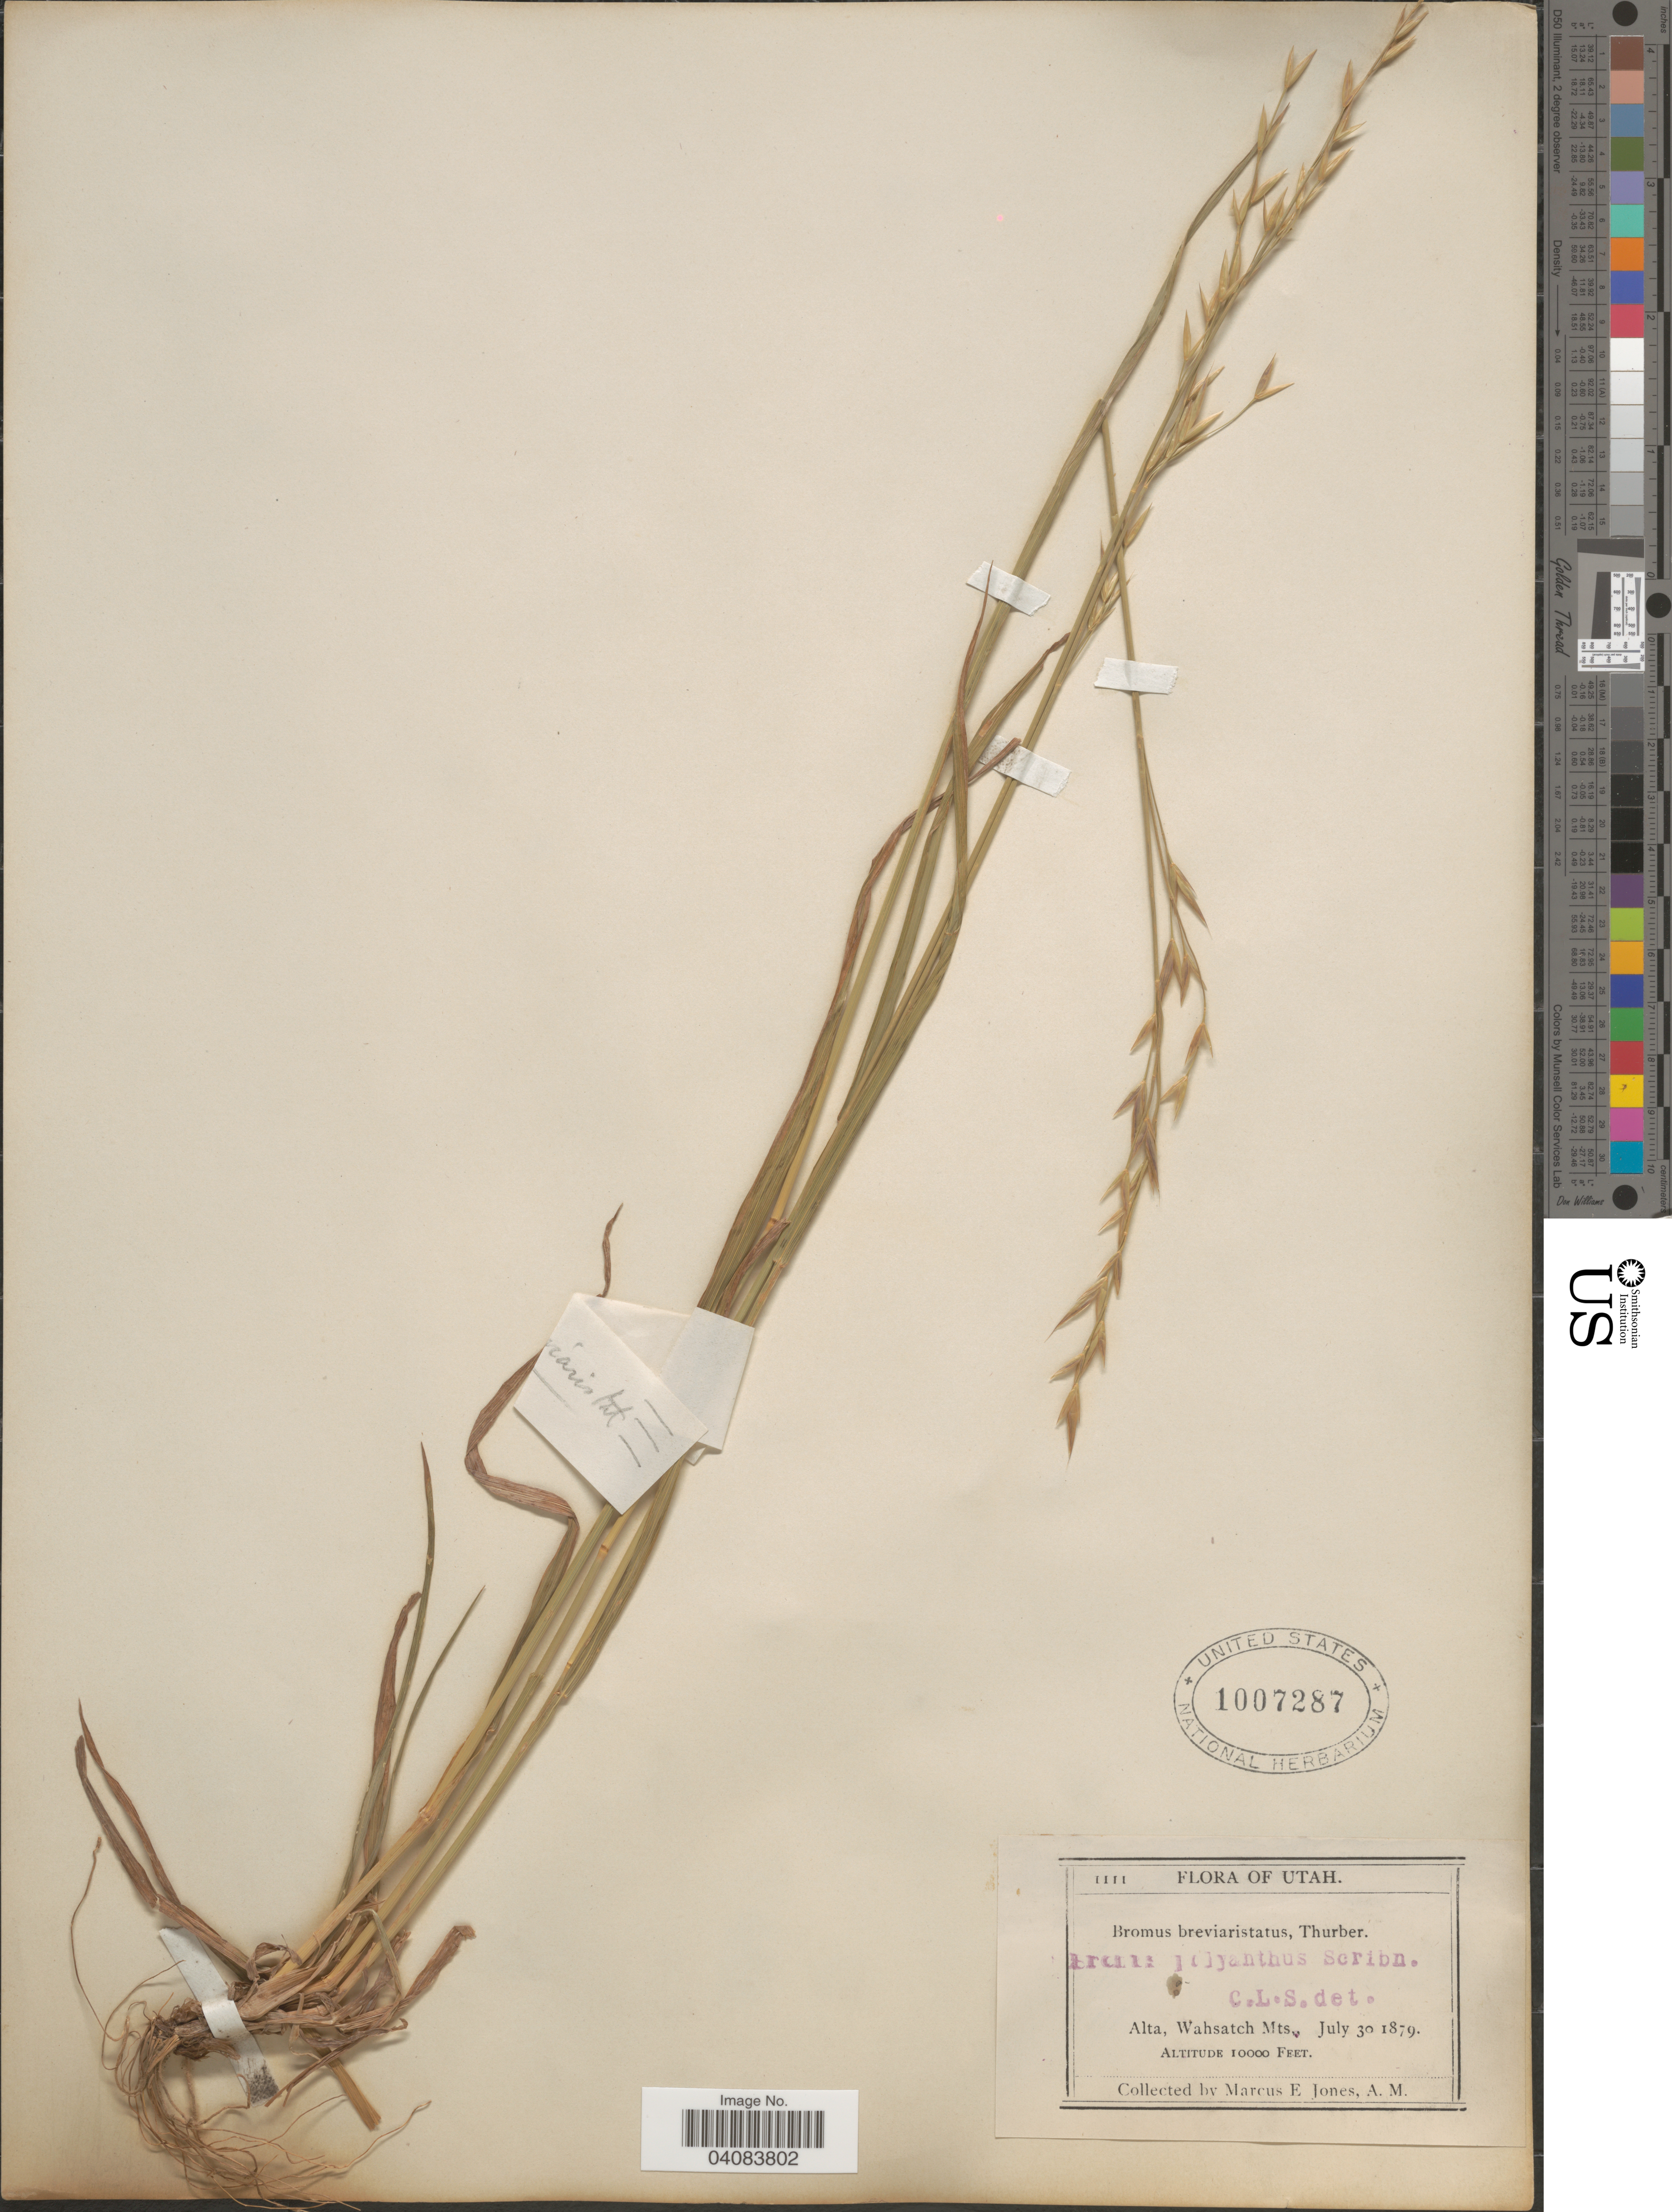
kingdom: Plantae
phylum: Tracheophyta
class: Liliopsida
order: Poales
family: Poaceae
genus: Bromus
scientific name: Bromus polyanthus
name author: Scribn. ex Shear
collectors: M. E. Jones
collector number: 1111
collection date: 1879-07-30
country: United States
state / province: Utah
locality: Alta, Wahsatch Mts.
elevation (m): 3048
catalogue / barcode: US 1007287